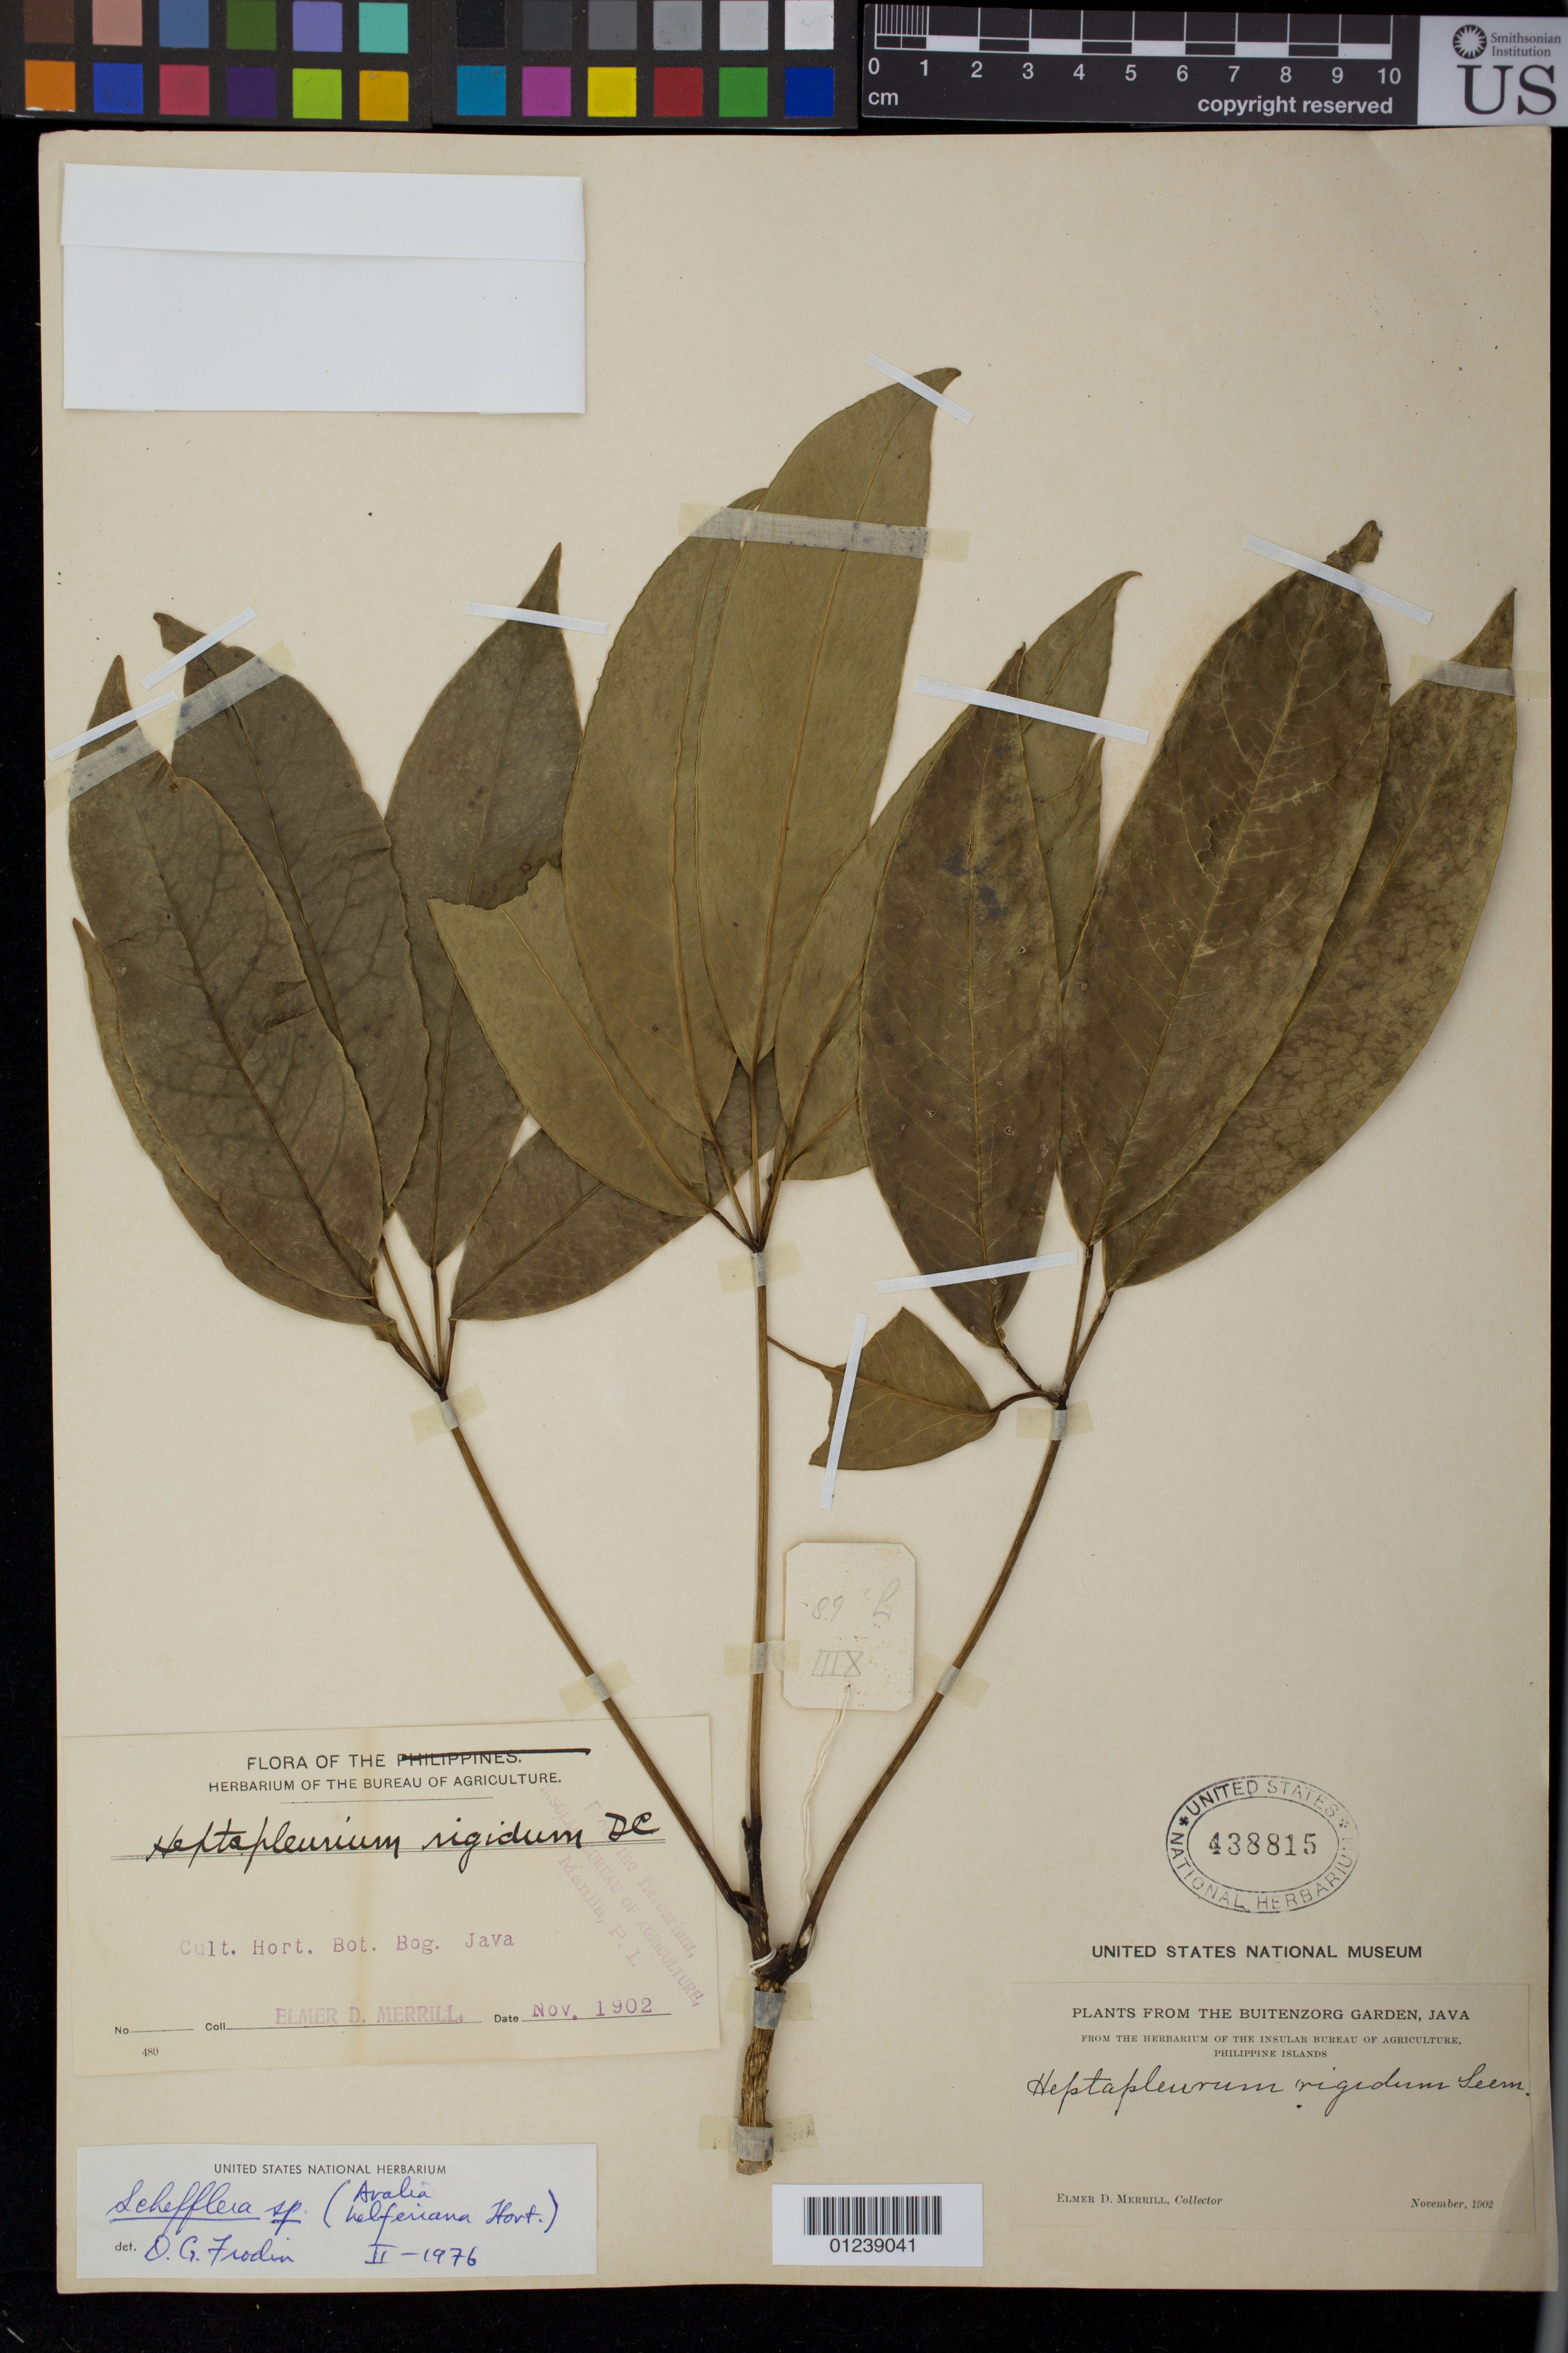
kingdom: Plantae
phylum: Tracheophyta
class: Magnoliopsida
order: Apiales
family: Araliaceae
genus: Schefflera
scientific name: Schefflera sp.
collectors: E. D. Merrill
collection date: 1902-11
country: Indonesia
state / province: Java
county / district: Jawa Barat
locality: Buitenzorg Garden, Java.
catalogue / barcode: US 438815